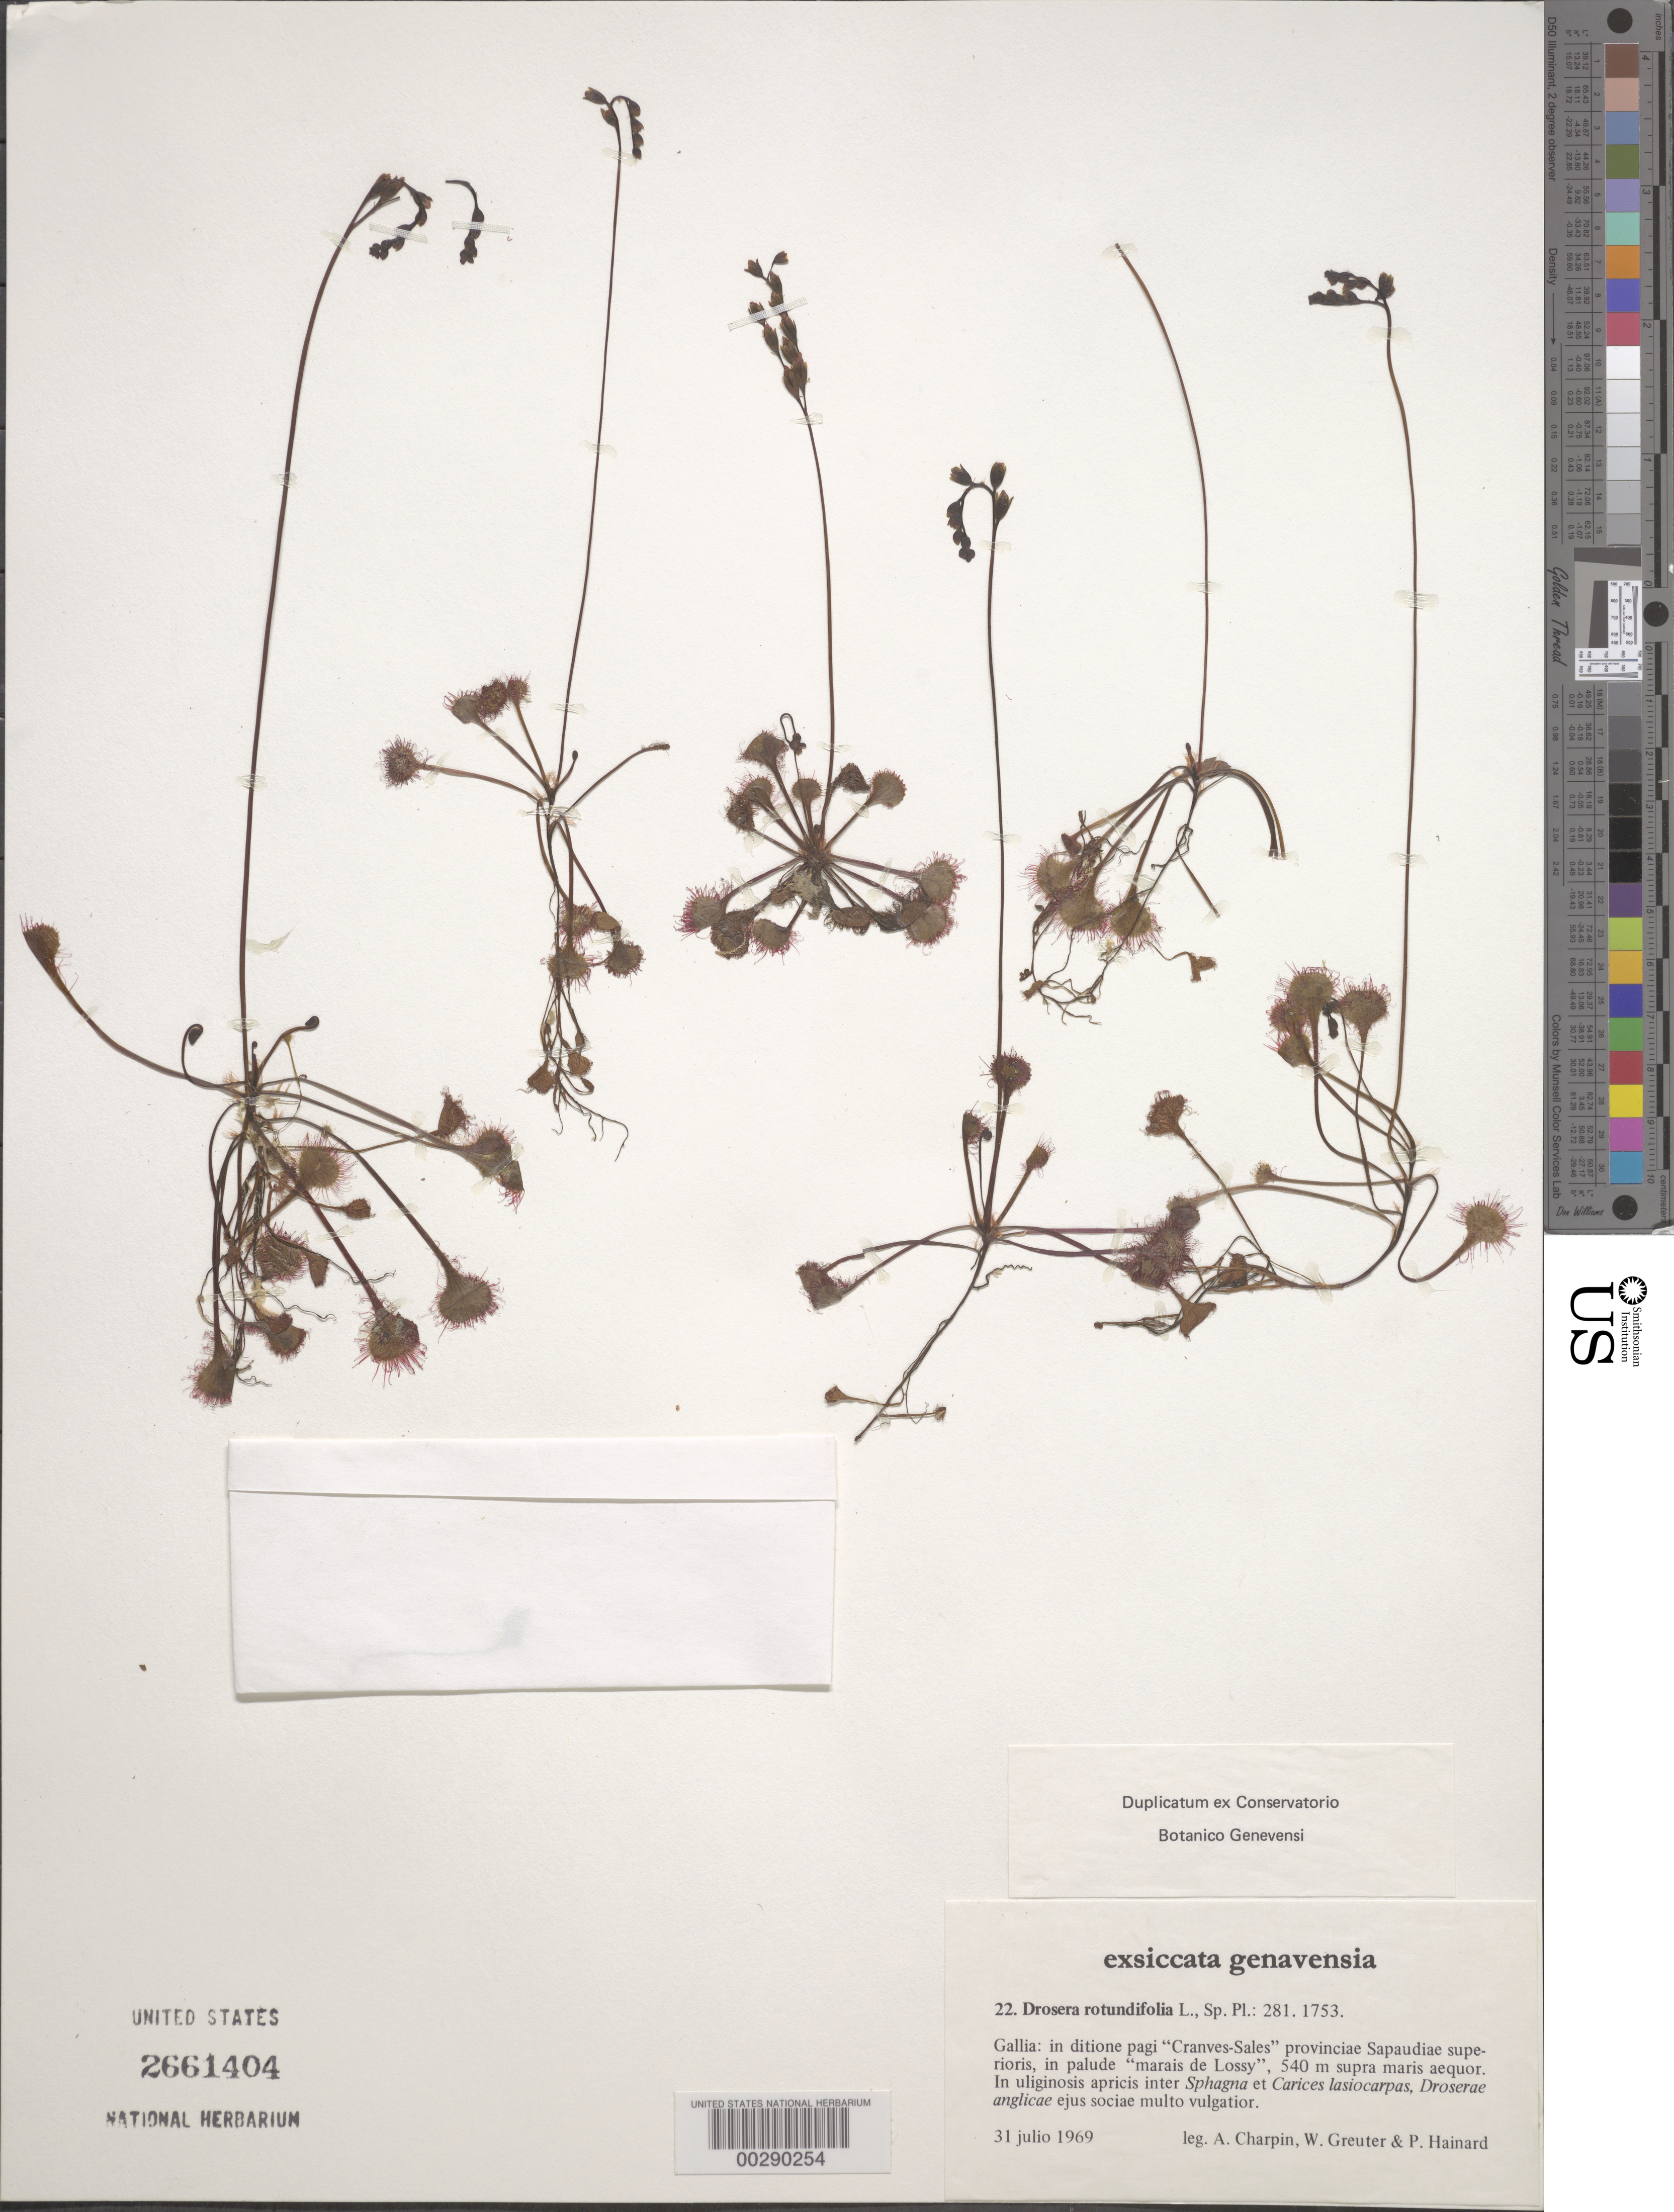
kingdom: Plantae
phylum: Tracheophyta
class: Magnoliopsida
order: Caryophyllales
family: Droseraceae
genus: Drosera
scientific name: Drosera rotundifolia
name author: L.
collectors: A. Charpin, W. Greuter & P. Hainard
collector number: Exsicc. Genavensia 22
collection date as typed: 31 Jul 1969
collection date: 1969-07-31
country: France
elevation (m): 540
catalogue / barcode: US 2661404